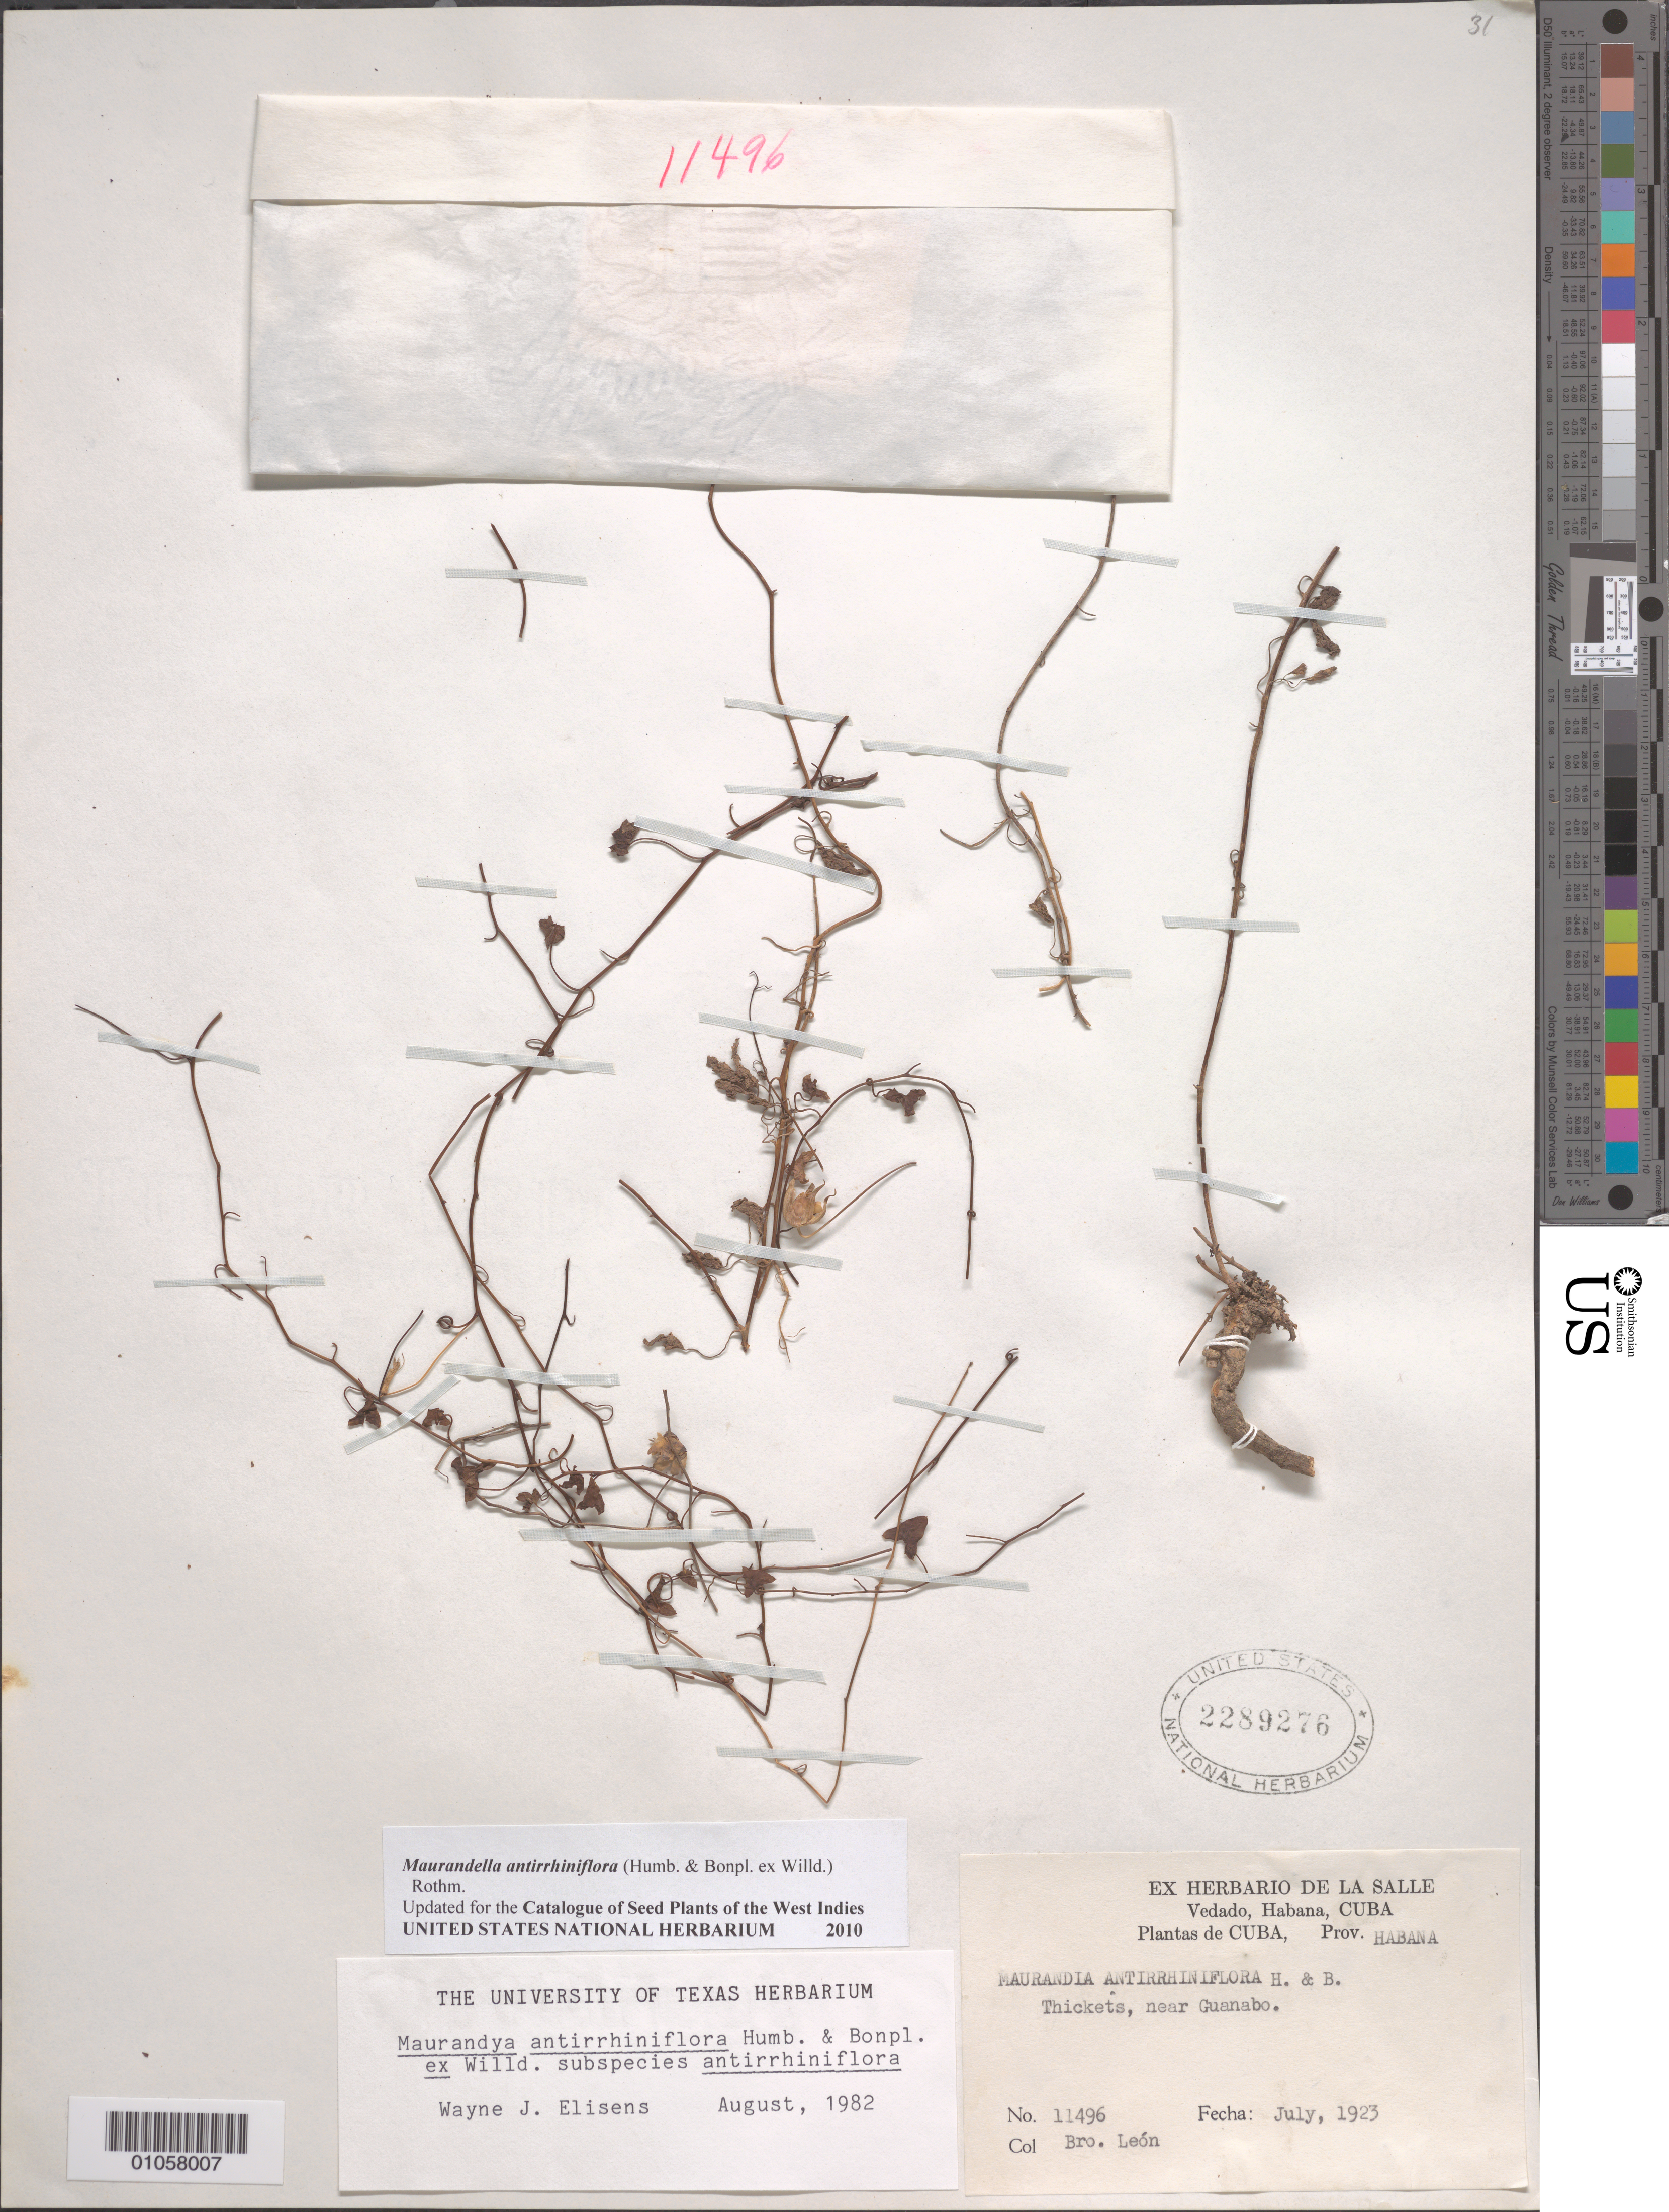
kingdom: Plantae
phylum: Tracheophyta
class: Magnoliopsida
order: Lamiales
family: Plantaginaceae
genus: Maurandella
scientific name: Maurandella antirrhiniflora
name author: (Humb. & Bonpl. ex Willd.) Rothm.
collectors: Bro. León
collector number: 11496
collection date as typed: Jul 1923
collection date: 1923-07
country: Cuba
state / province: La Habana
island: Cuba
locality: Guanabo, near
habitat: Thickets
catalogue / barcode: US 2289276